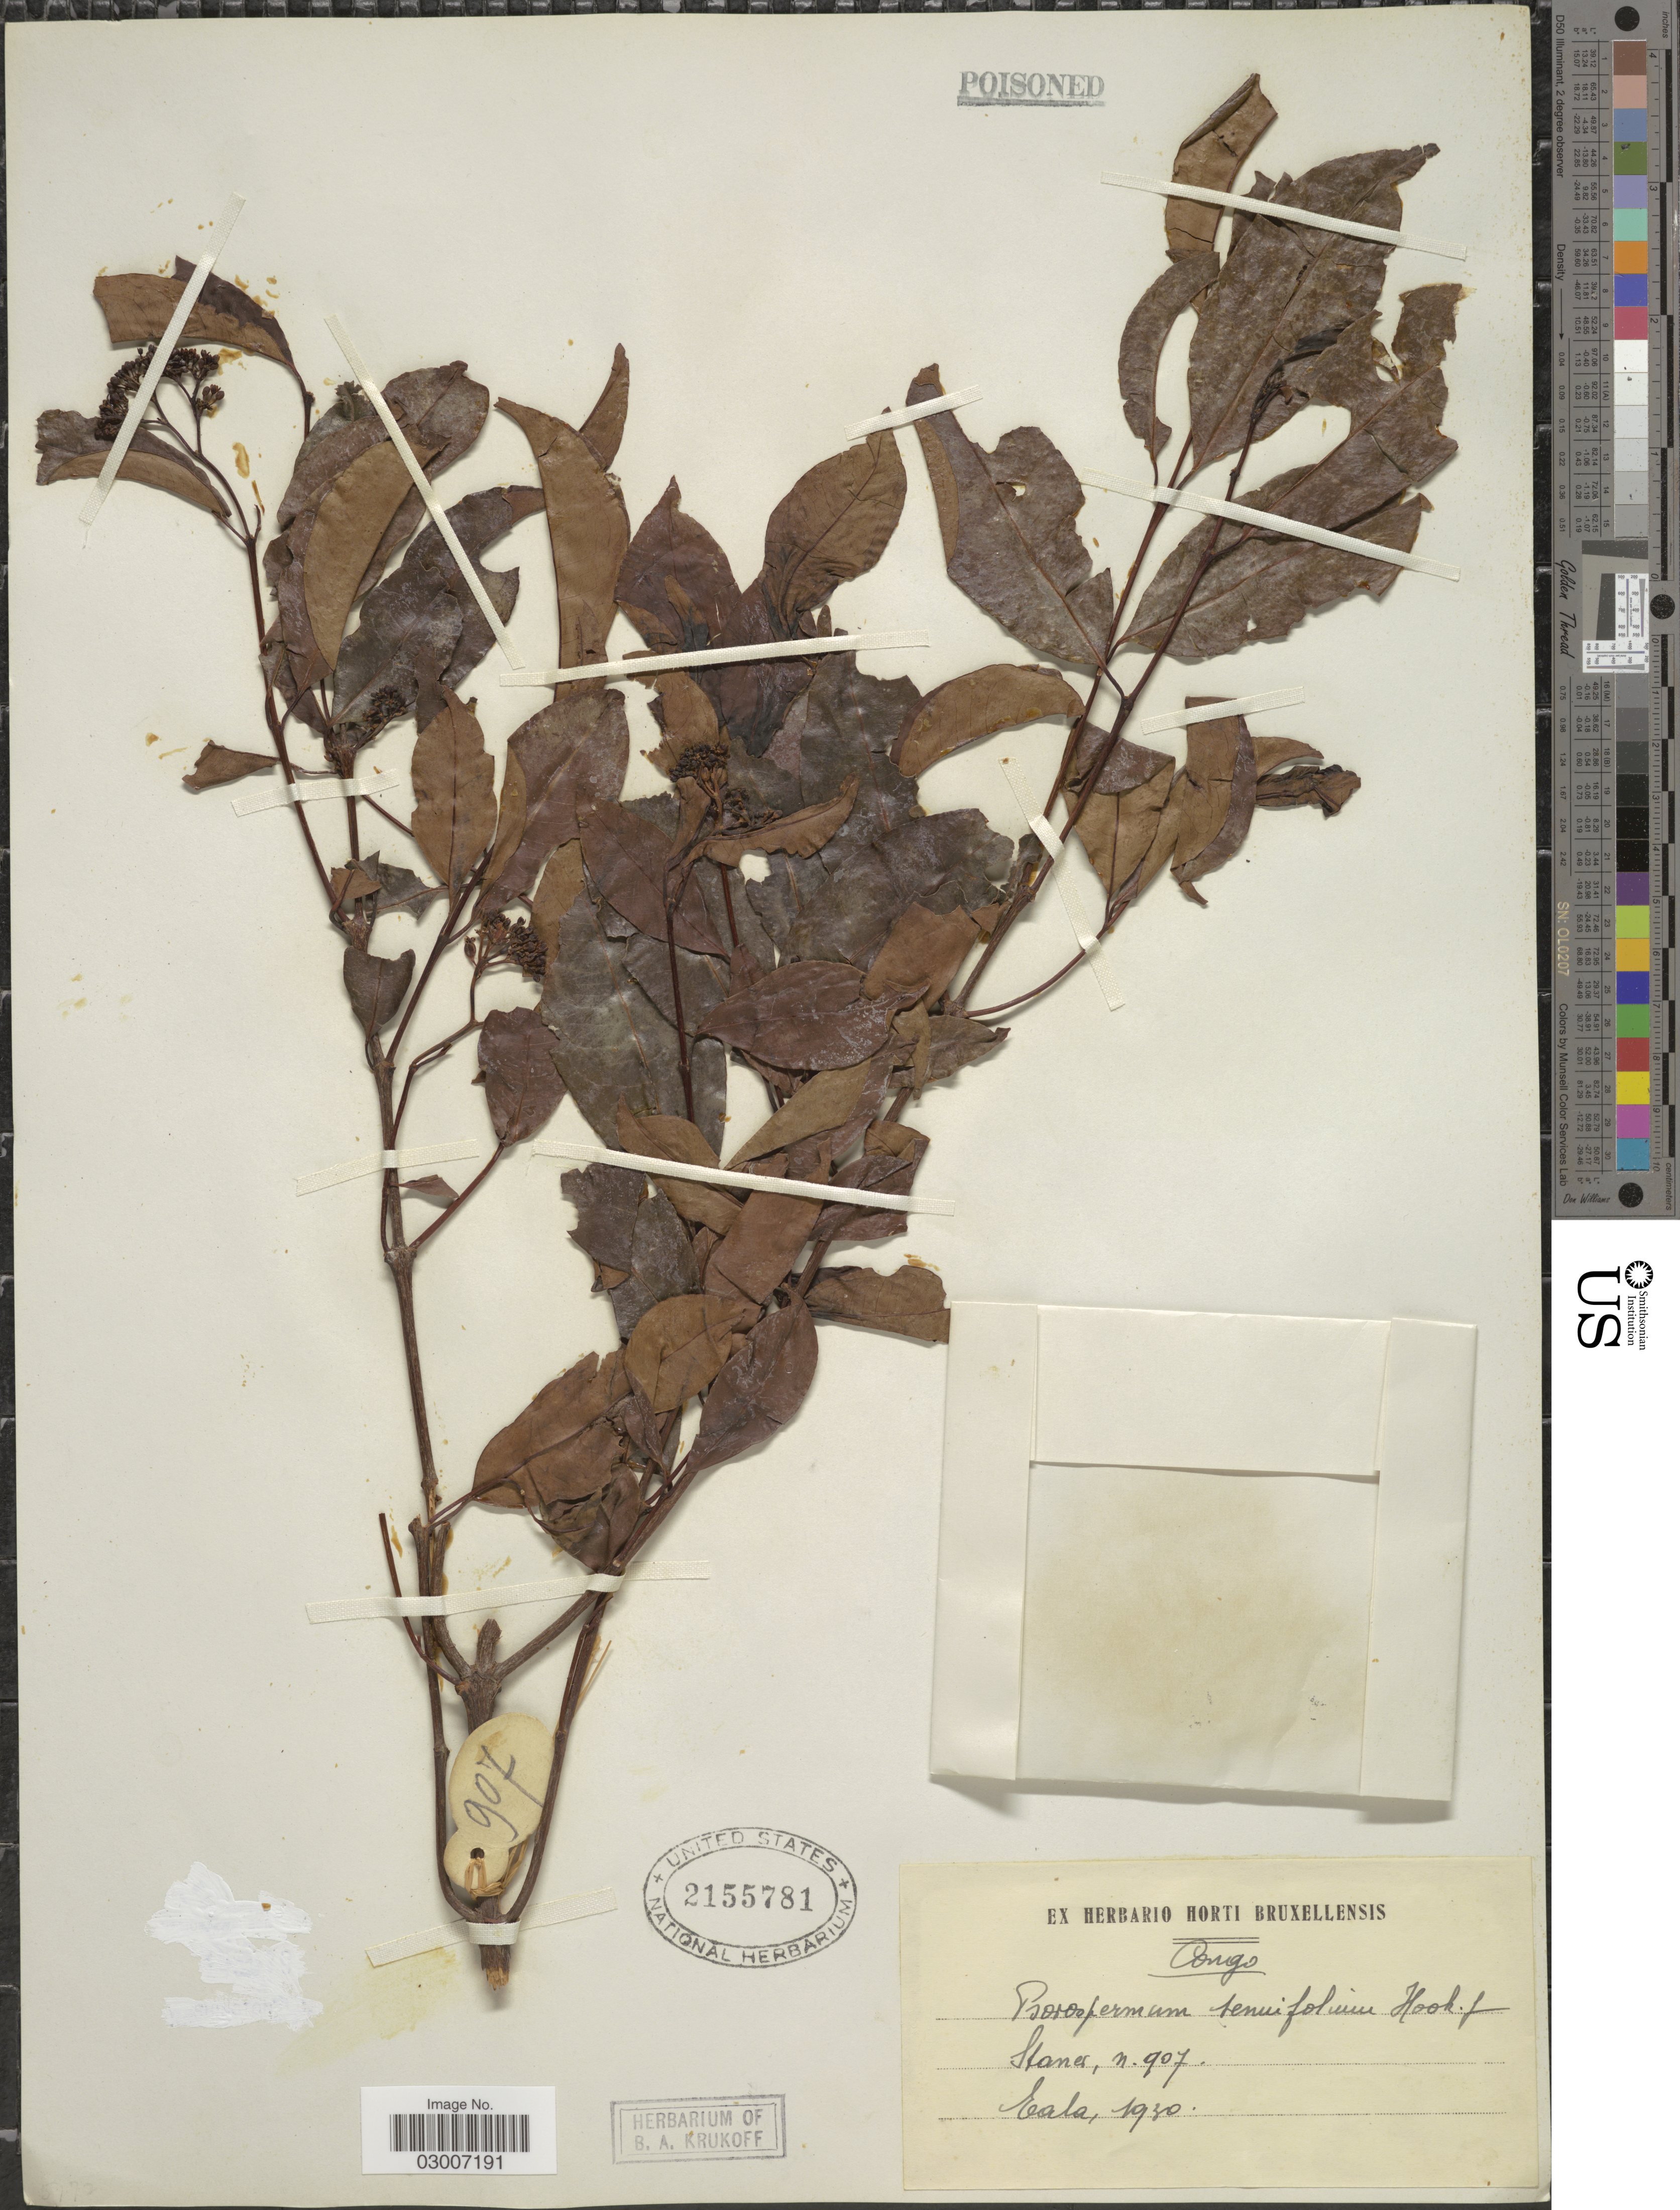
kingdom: Plantae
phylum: Tracheophyta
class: Magnoliopsida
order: Malpighiales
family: Hypericaceae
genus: Psorospermum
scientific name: Psorospermum tenuifolium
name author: Hook. f.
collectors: -. Staner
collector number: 907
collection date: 1930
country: Congo, Democratic Republic of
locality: Eala. Congo.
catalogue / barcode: US 2155781